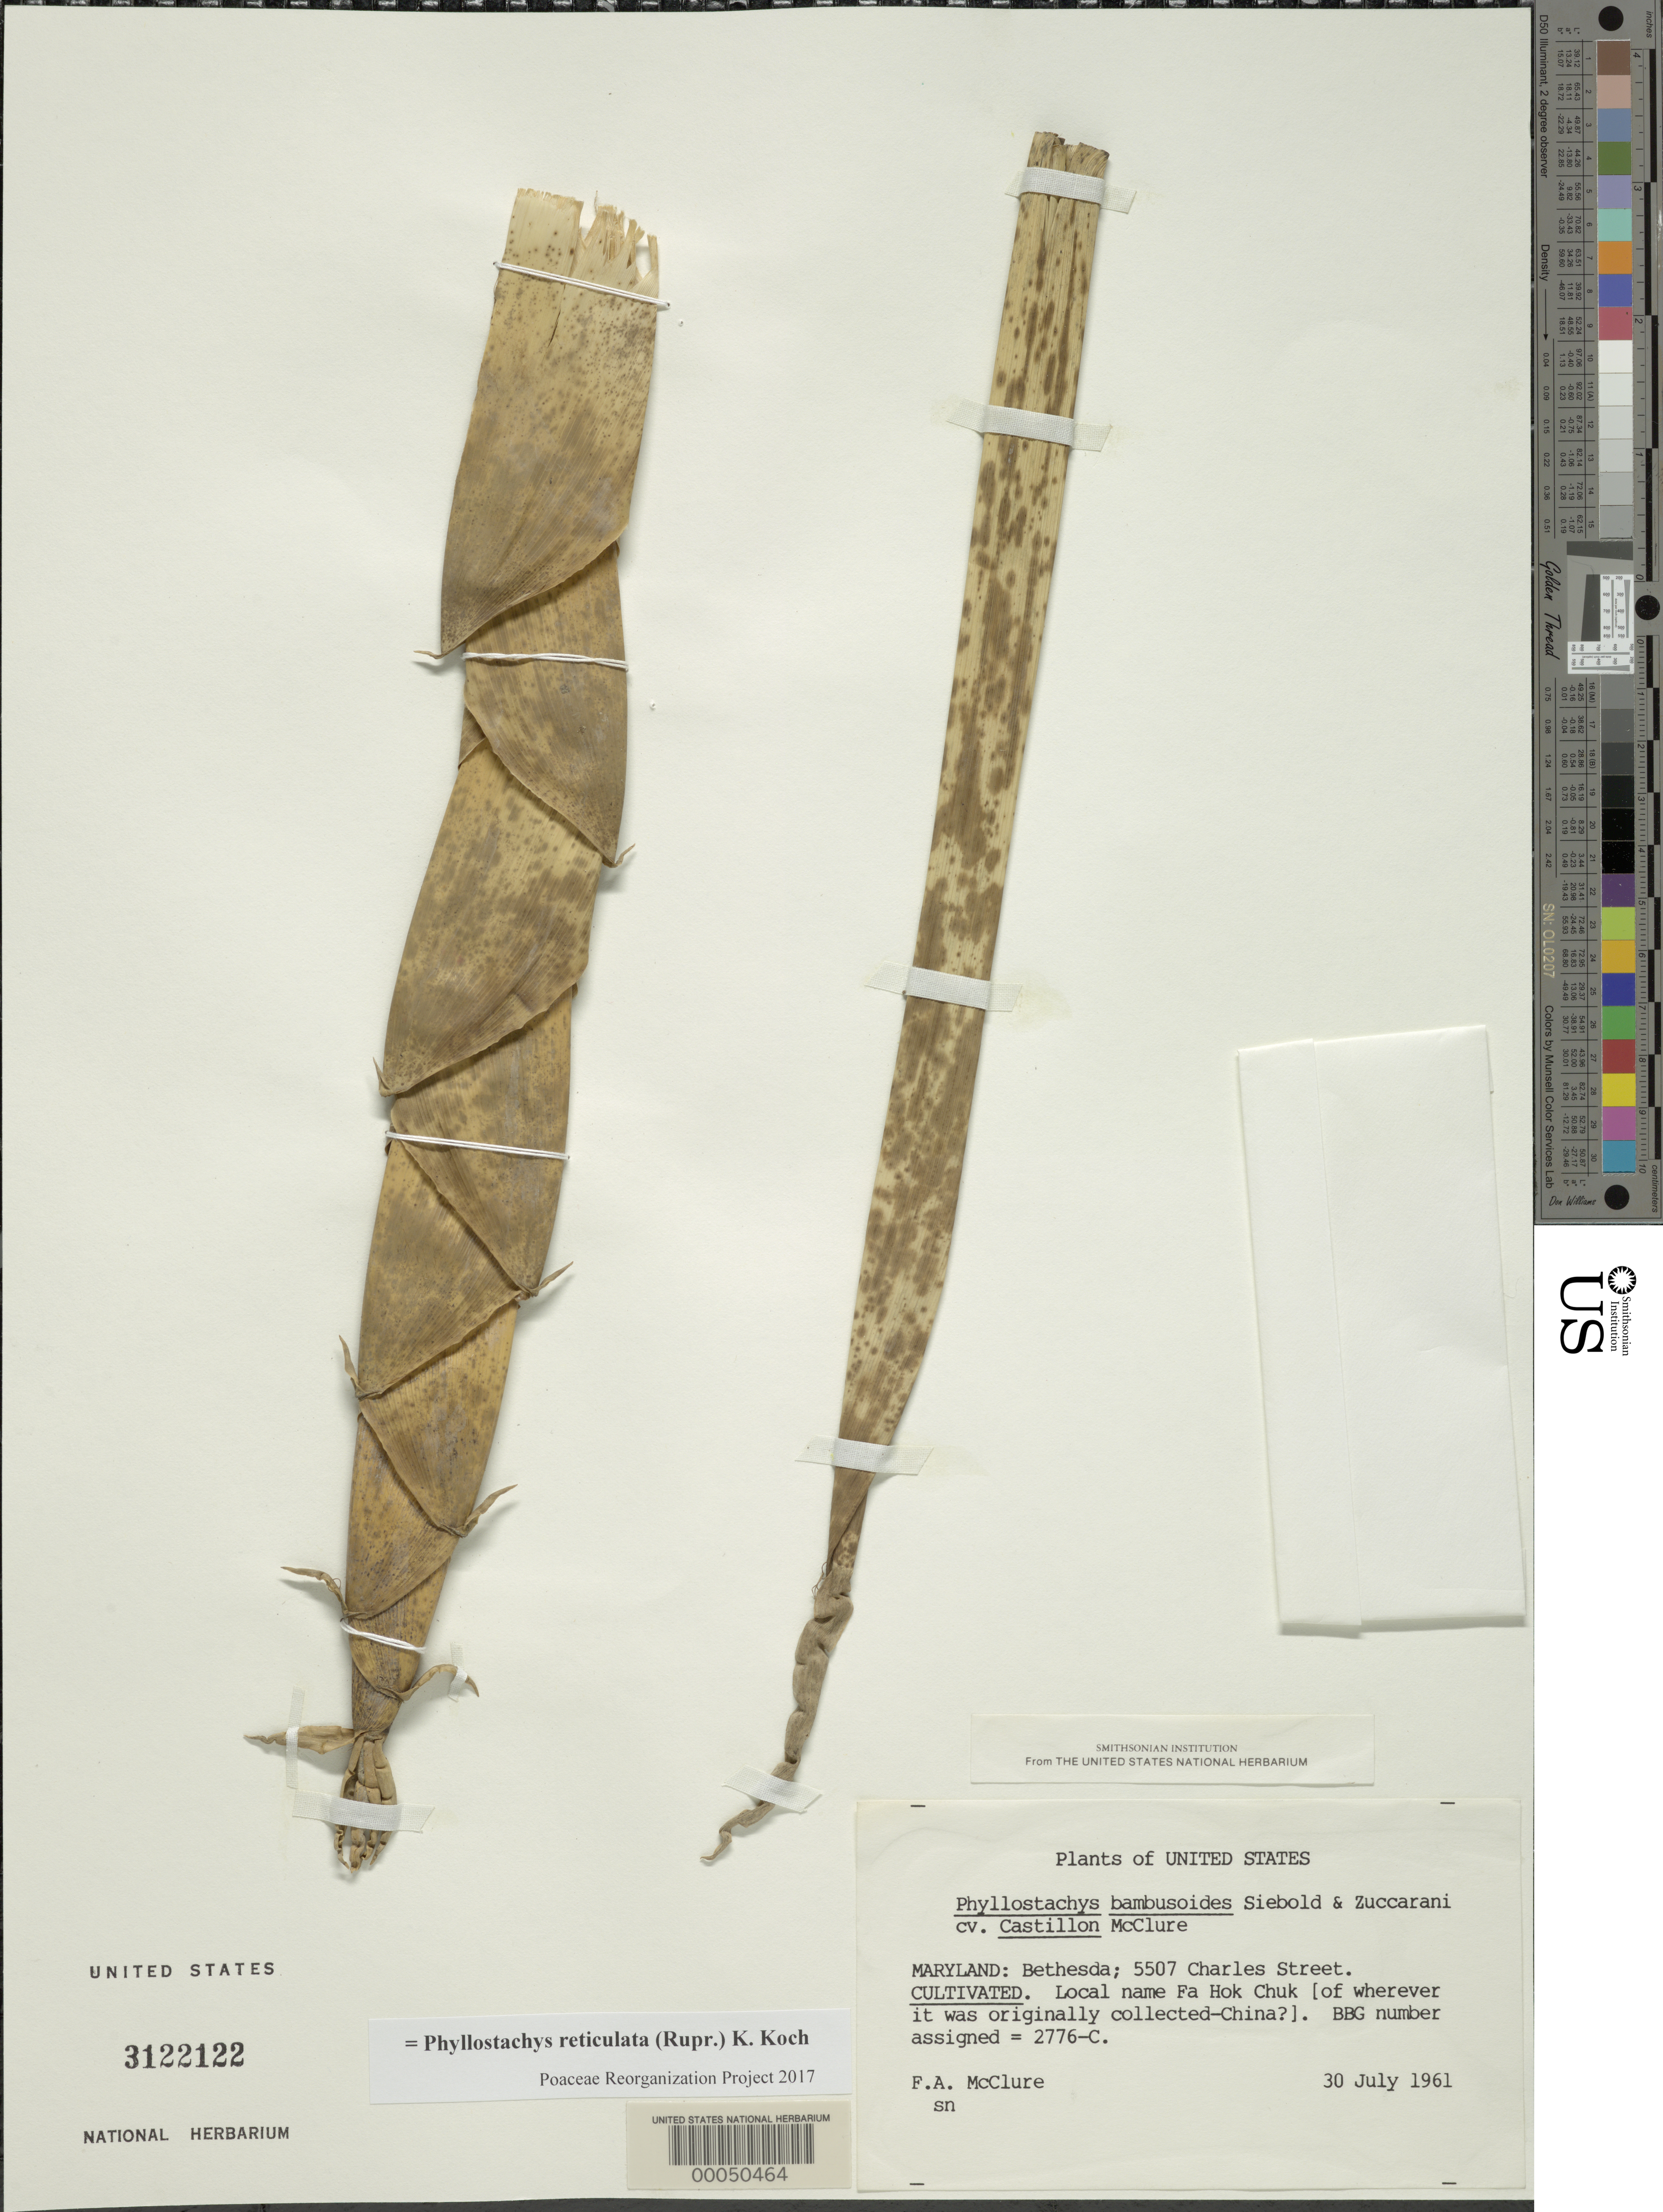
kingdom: Plantae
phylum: Tracheophyta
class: Liliopsida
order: Poales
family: Poaceae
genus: Phyllostachys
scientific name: Phyllostachys reticulata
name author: (Rupr.) K. Koch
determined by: Poaceae Reorganization Project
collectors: F. A. McClure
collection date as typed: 30 Jul 1961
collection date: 1961-07-30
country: United States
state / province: Maryland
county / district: Montgomery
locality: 5507 Charles Street, Bethesda (McClure's garden)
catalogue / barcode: US 3122122